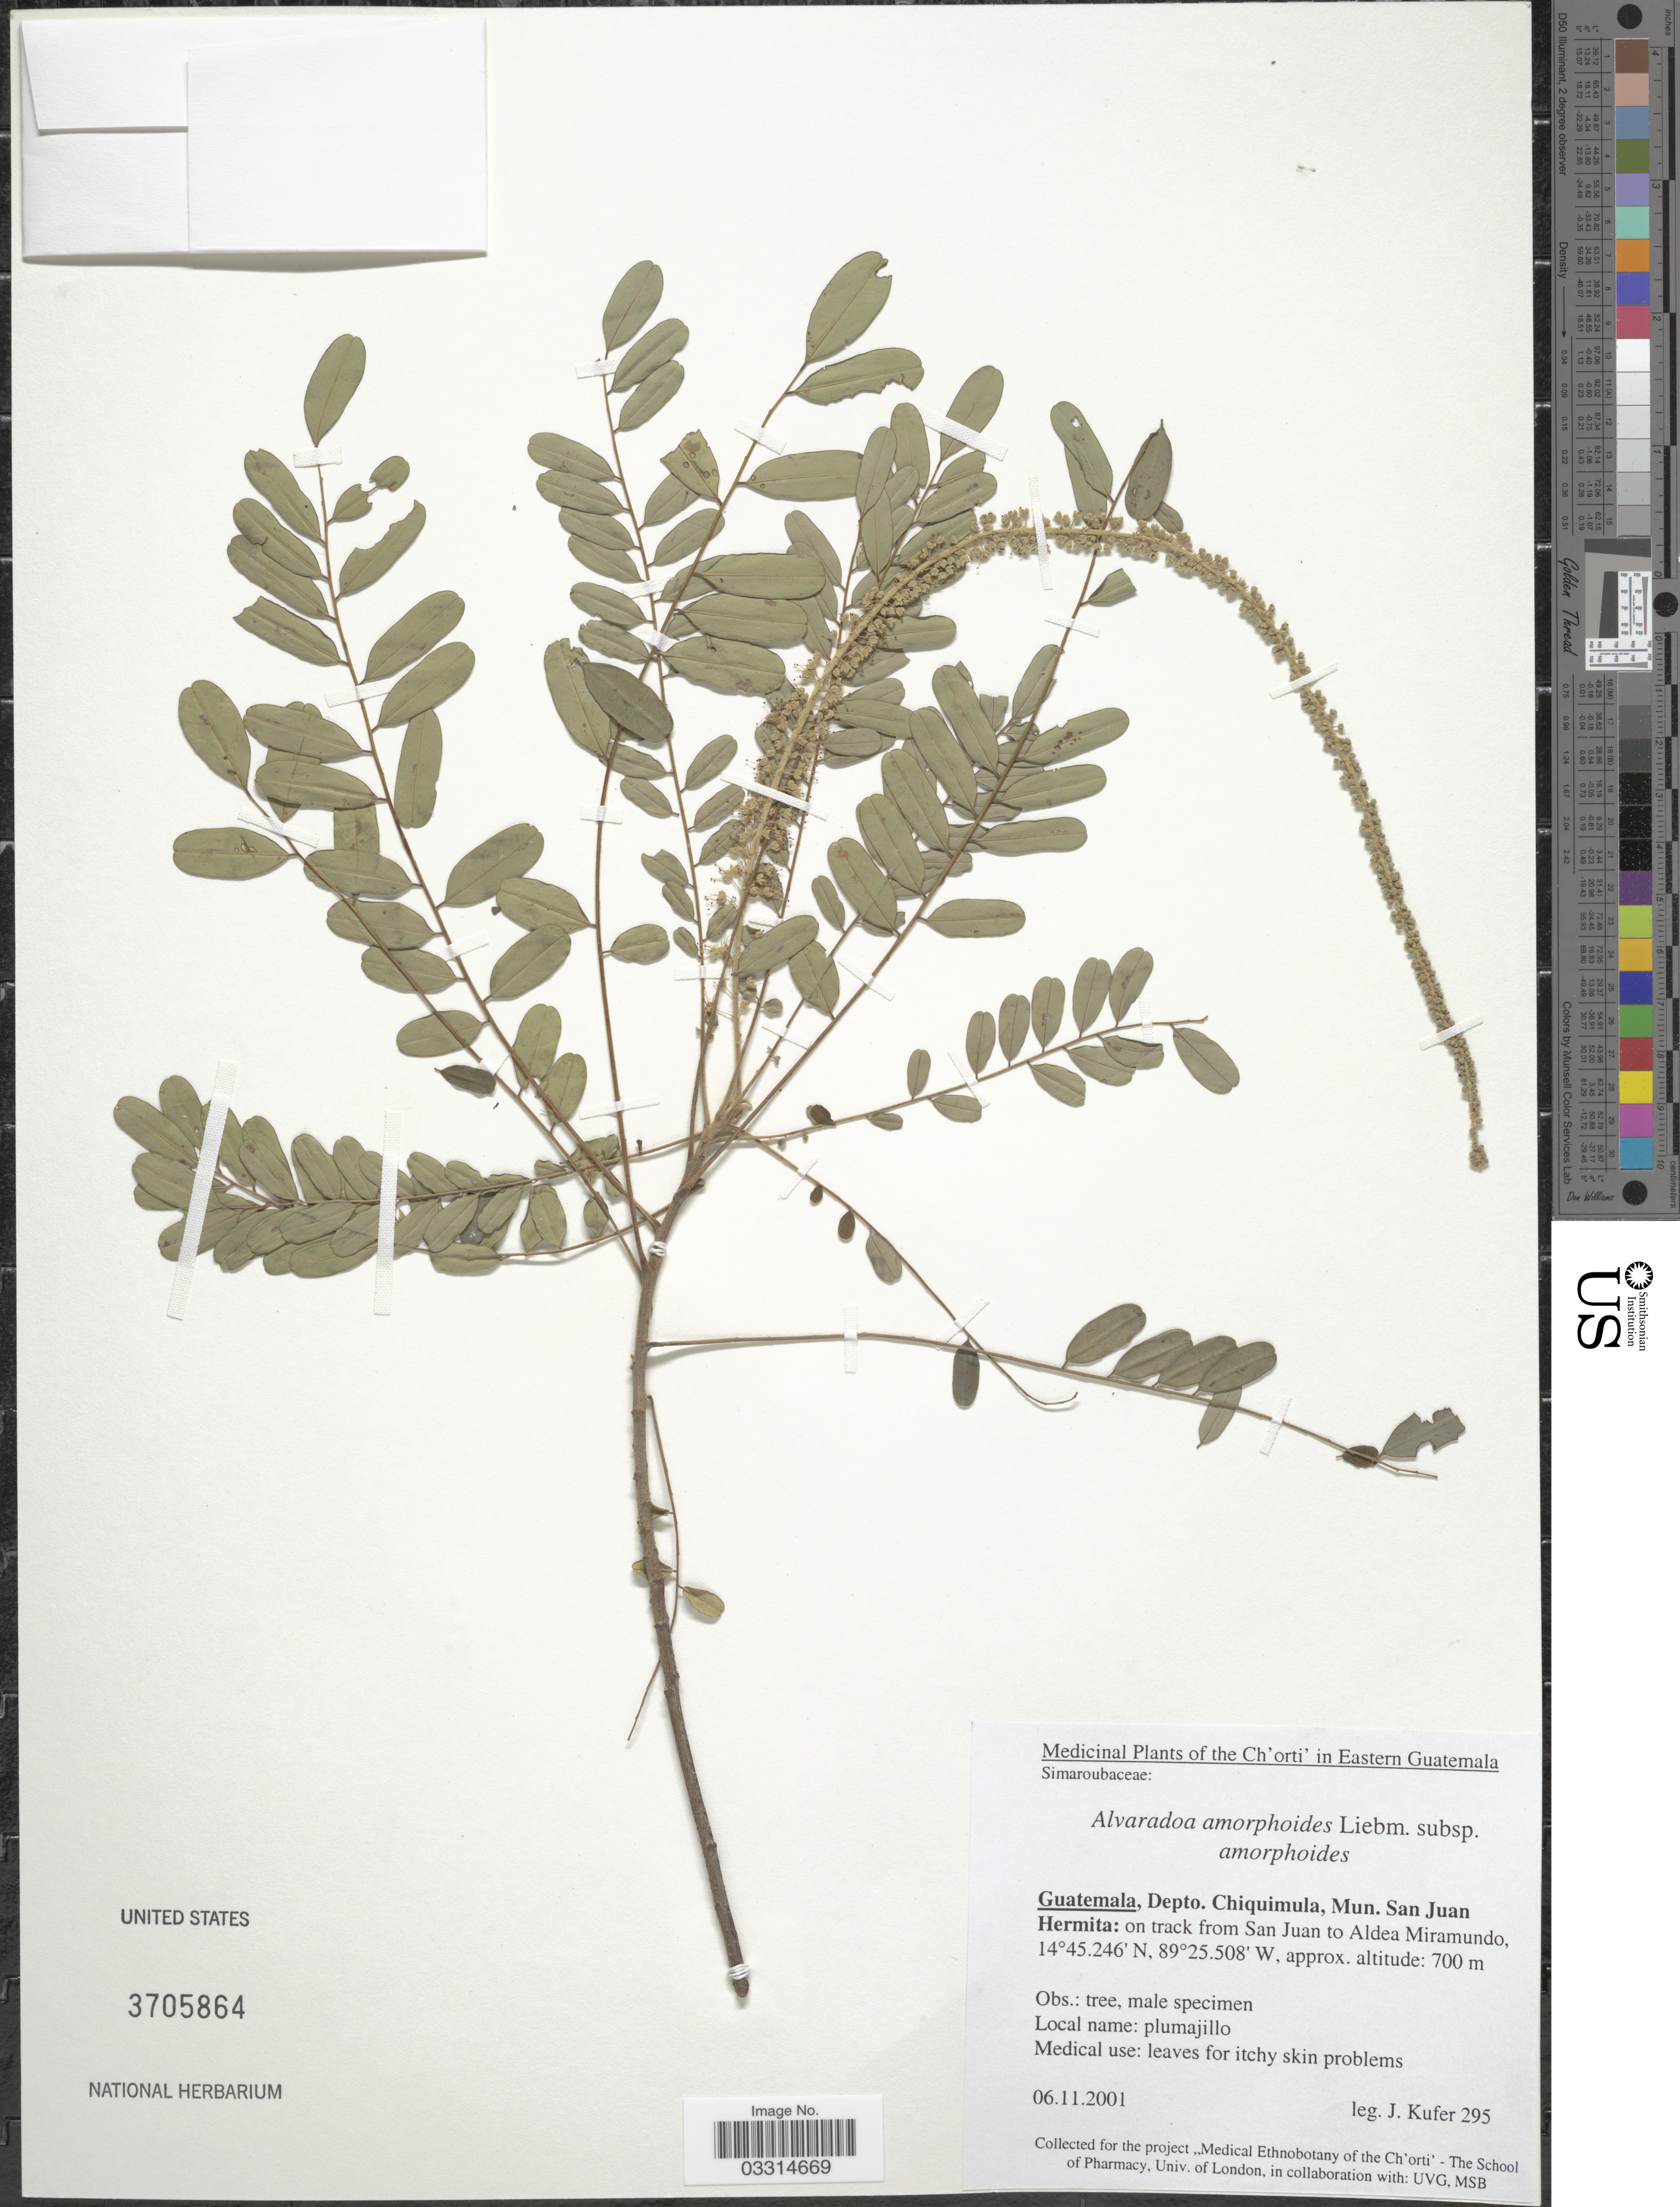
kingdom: Plantae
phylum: Tracheophyta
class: Magnoliopsida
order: Picramniales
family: Picramniaceae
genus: Alvaradoa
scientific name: Alvaradoa amorphoides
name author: Liebm.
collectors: J. Kufer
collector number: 295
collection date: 2001-11-06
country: Guatemala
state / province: Chiquimula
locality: Eastern Guatemala. Depto. Chiquimula, Mun. San Juan Hermita: on track from San Juan to Aldea Miramundo.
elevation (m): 700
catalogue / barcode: US 3705864